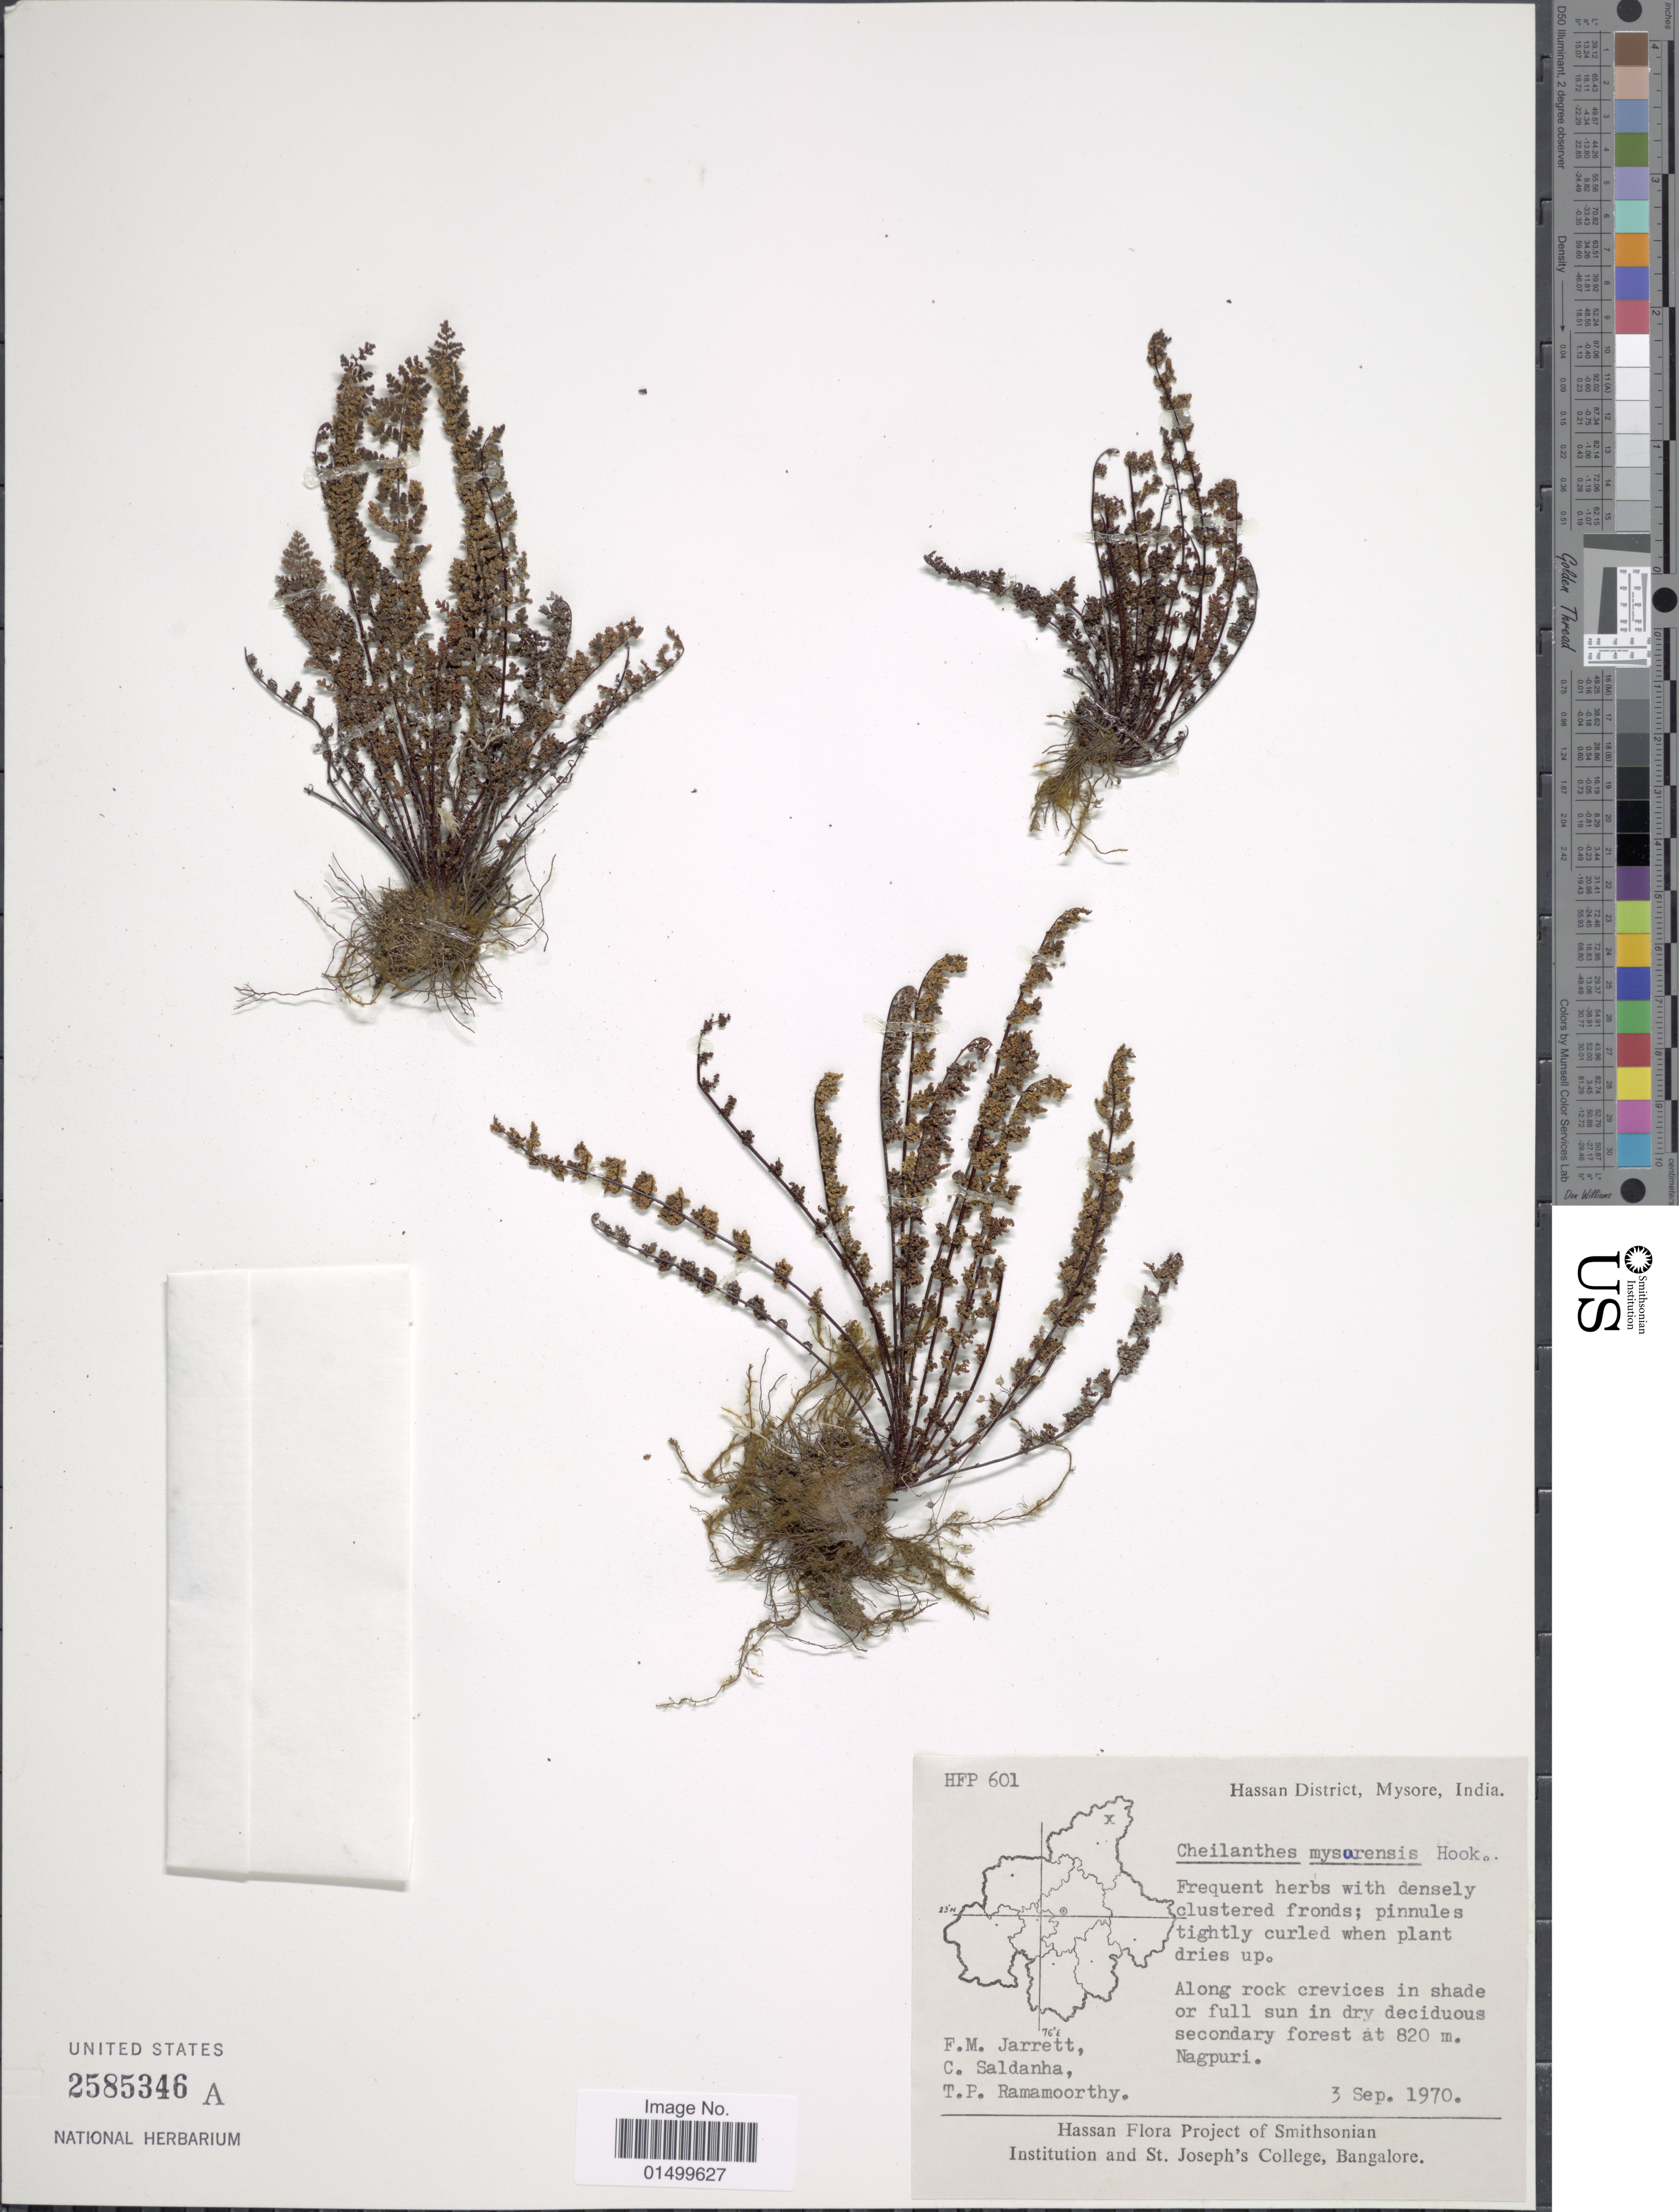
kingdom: Plantae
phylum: Tracheophyta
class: Polypodiopsida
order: Polypodiales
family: Pteridaceae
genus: Cheilanthes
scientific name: Cheilanthes mysurensis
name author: Wall. ex Hook.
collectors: F. M. Jarrett, C. Saldanha & T. P. Ramamoorthy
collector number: HFP 601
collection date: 1970-09-03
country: India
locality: Hassan District, Mysore, India. Nagpuri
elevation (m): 820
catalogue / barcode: US 2585346A